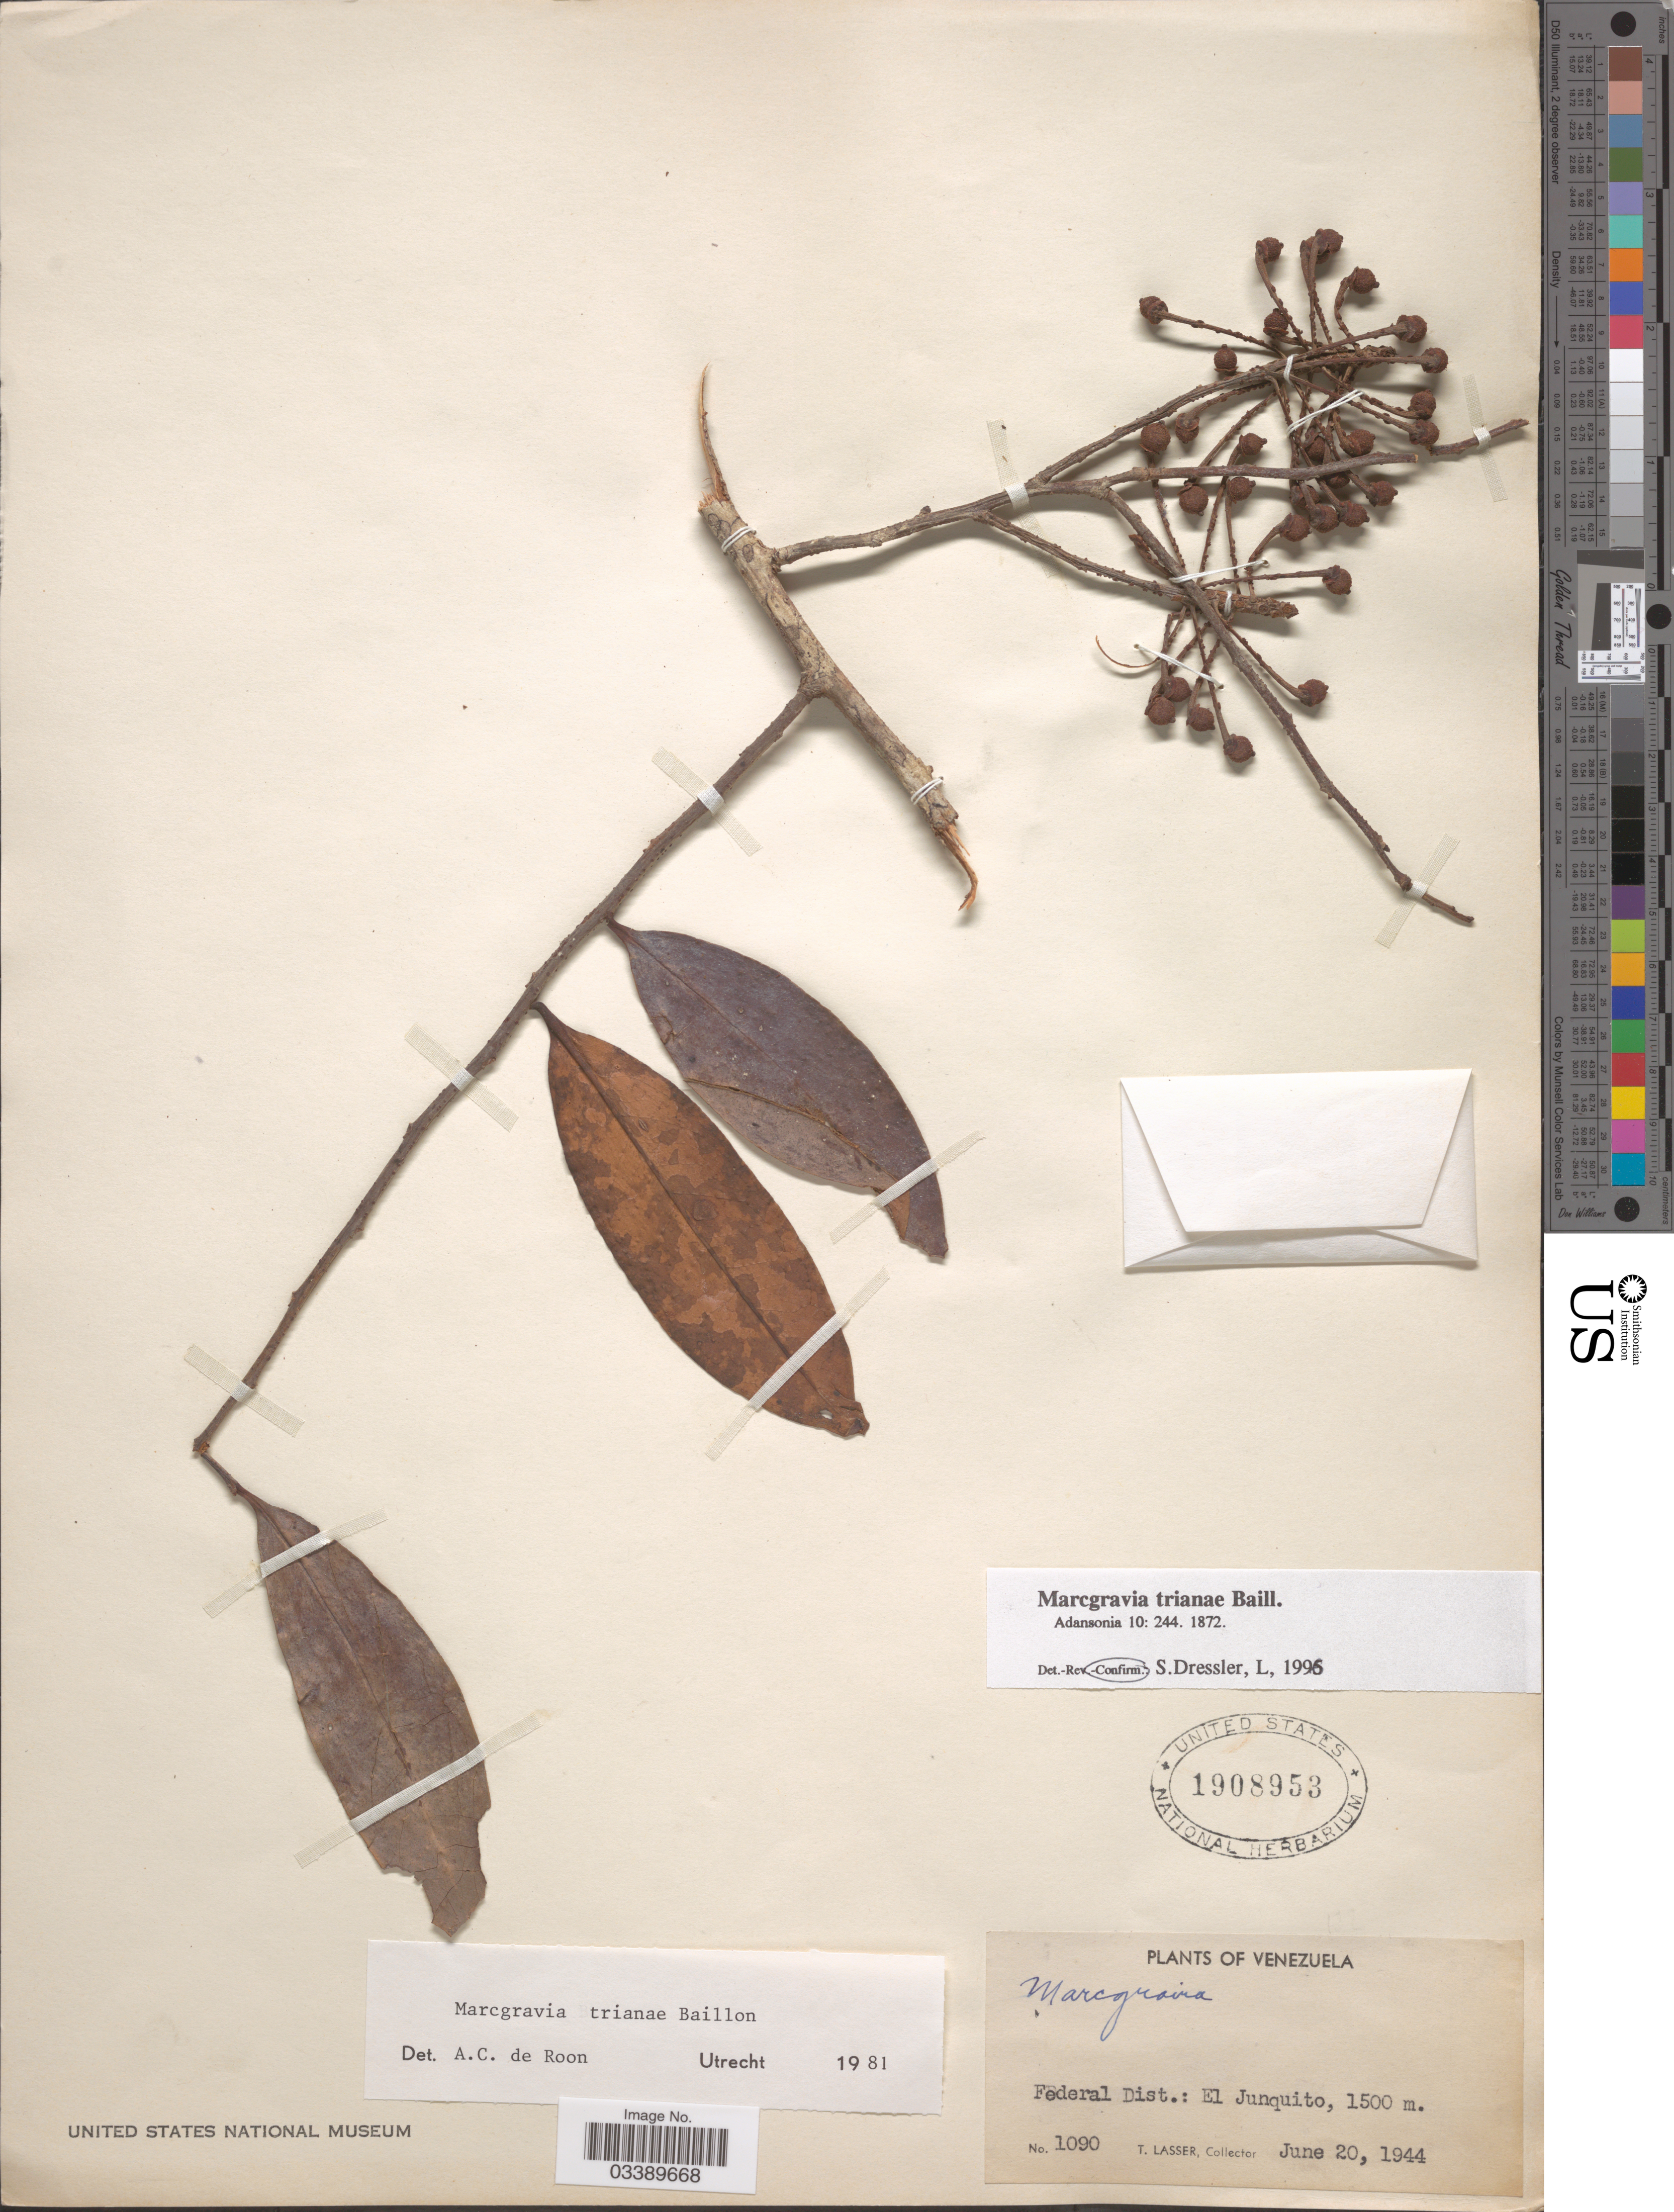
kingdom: Plantae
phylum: Tracheophyta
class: Magnoliopsida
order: Ericales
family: Marcgraviaceae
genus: Marcgravia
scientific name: Marcgravia trianae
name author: Baill.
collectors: T. Lasser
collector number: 1090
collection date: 1944-06-20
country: Venezuela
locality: Federal Dist.: El Junquito.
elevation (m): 1500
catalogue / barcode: US 1908953